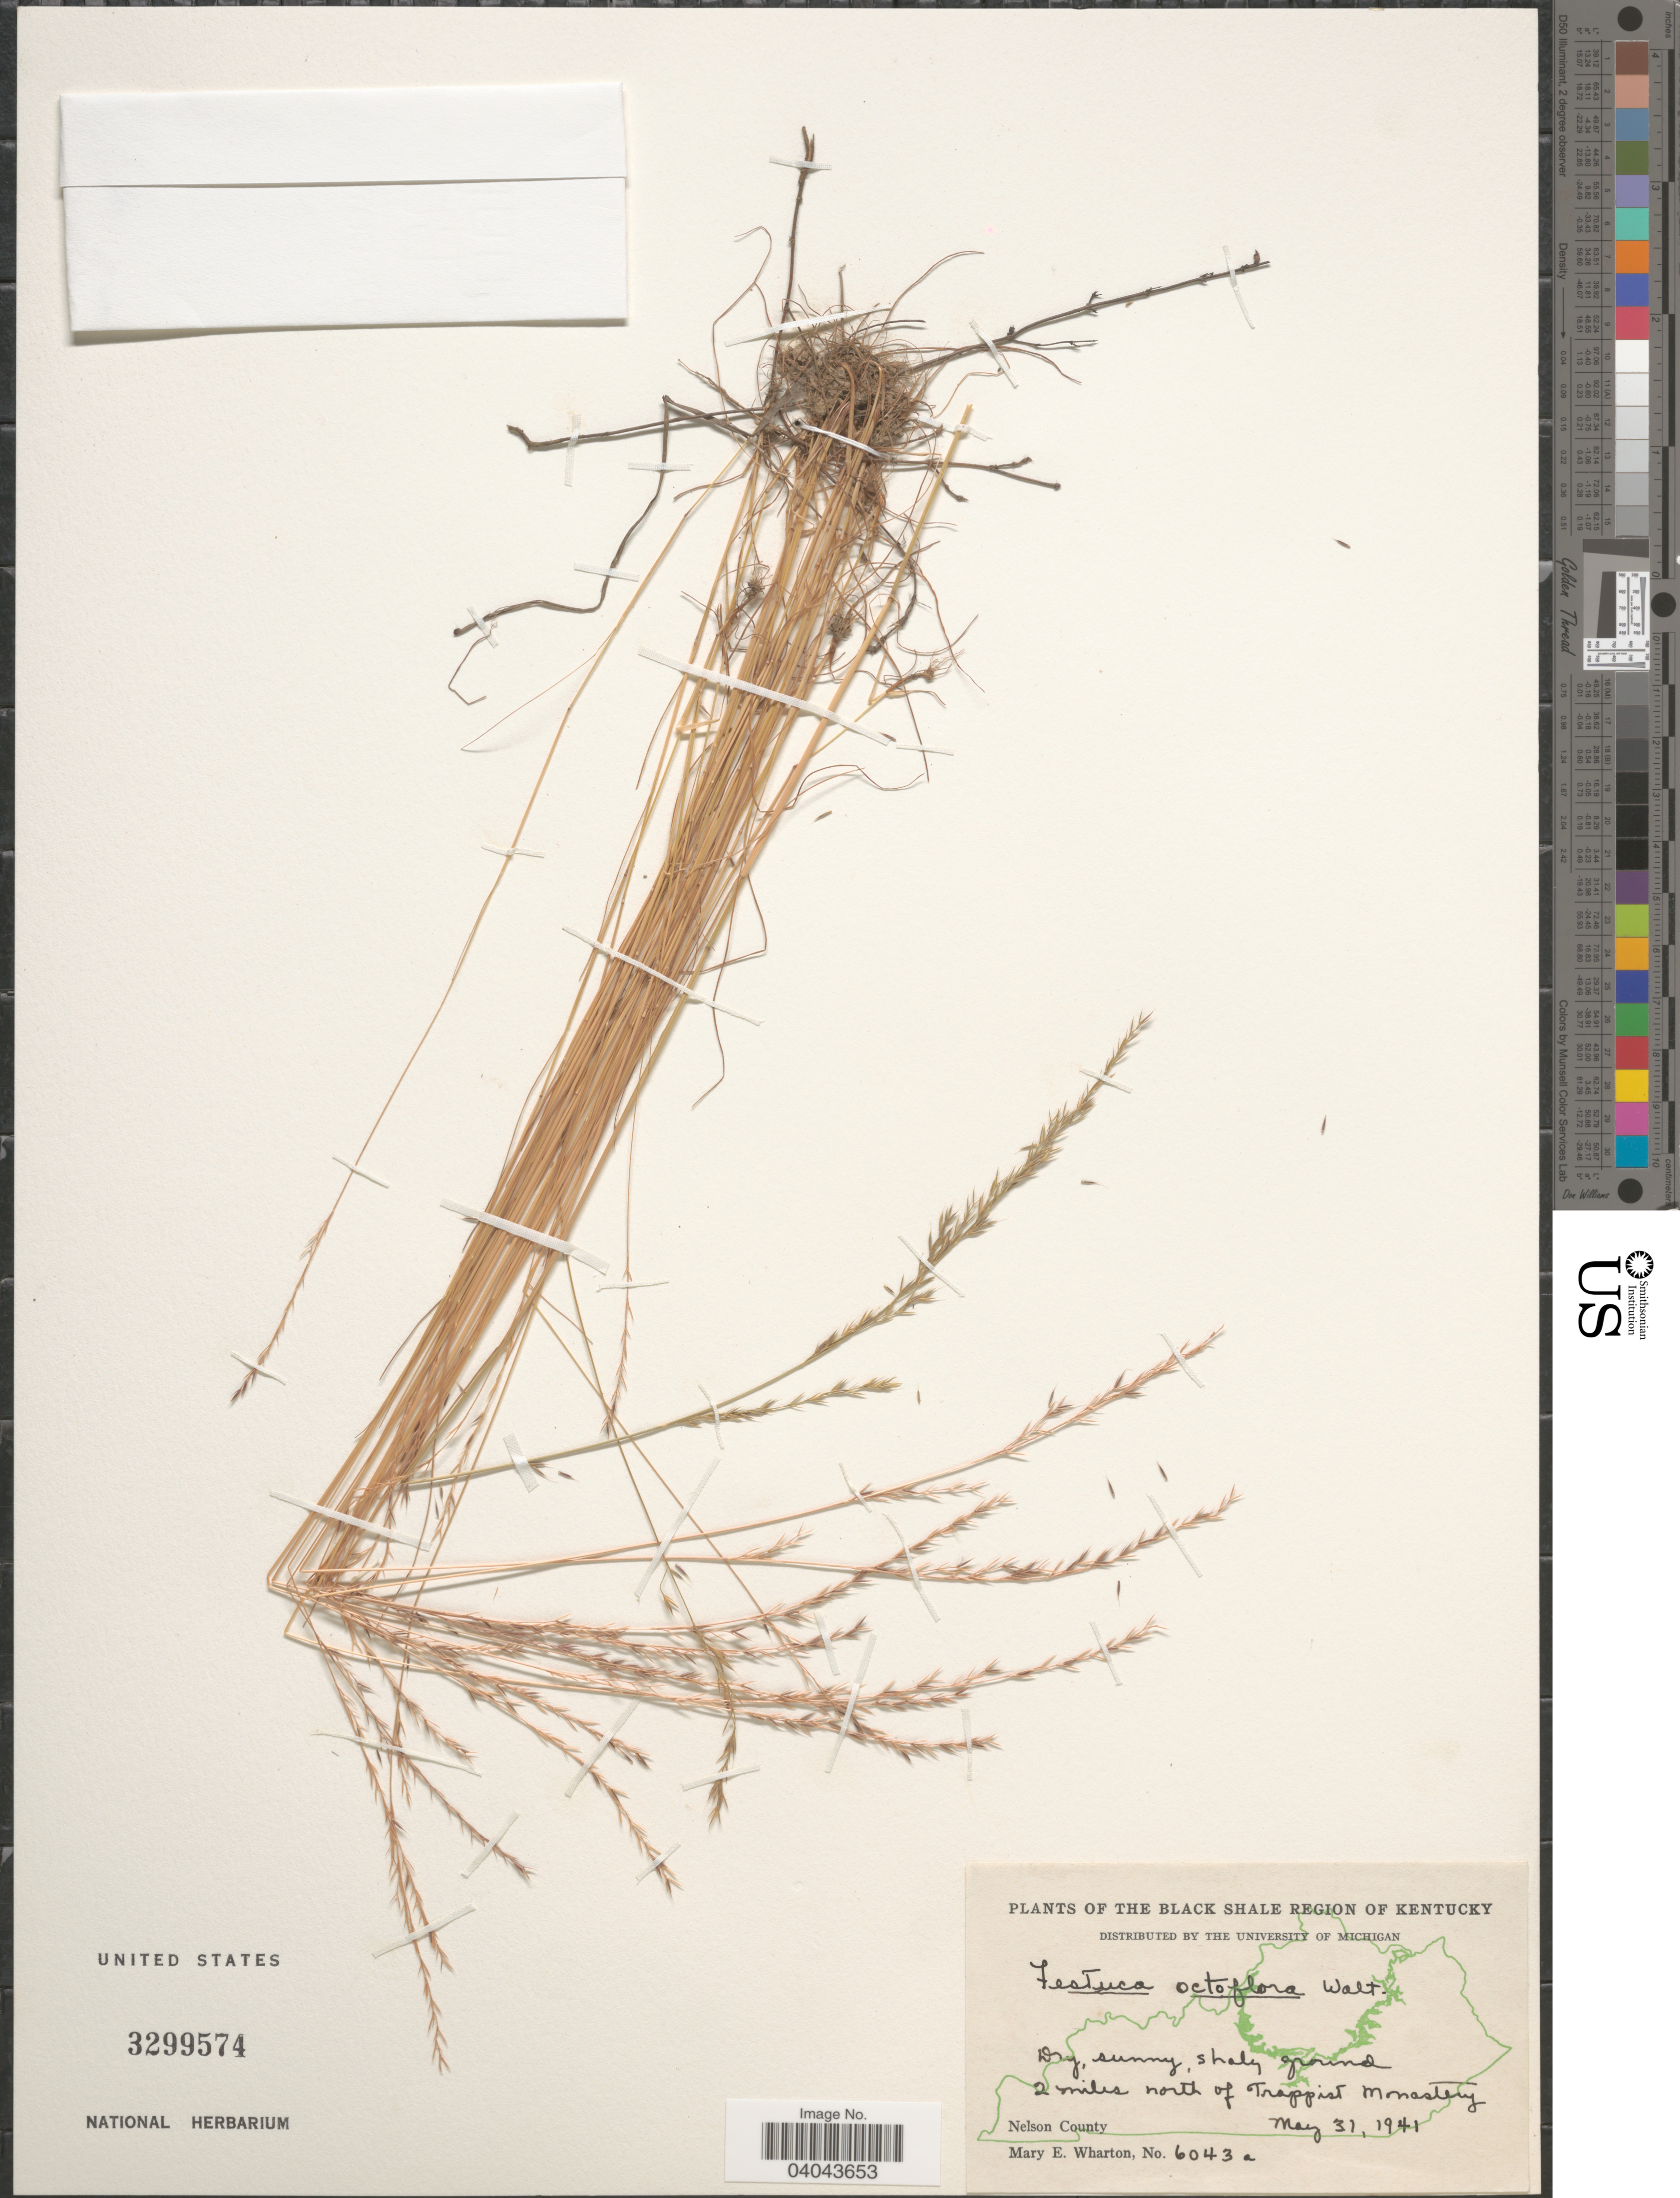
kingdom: Plantae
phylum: Tracheophyta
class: Liliopsida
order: Poales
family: Poaceae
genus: Festuca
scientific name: Festuca octoflora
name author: Walter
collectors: M. Wharton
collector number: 6043a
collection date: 1941-05-31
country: United States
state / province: Kentucky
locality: Black Shale Region of Kentucky. 2 miles north of Trappist Monastery. Nelson County.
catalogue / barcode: US 3299574